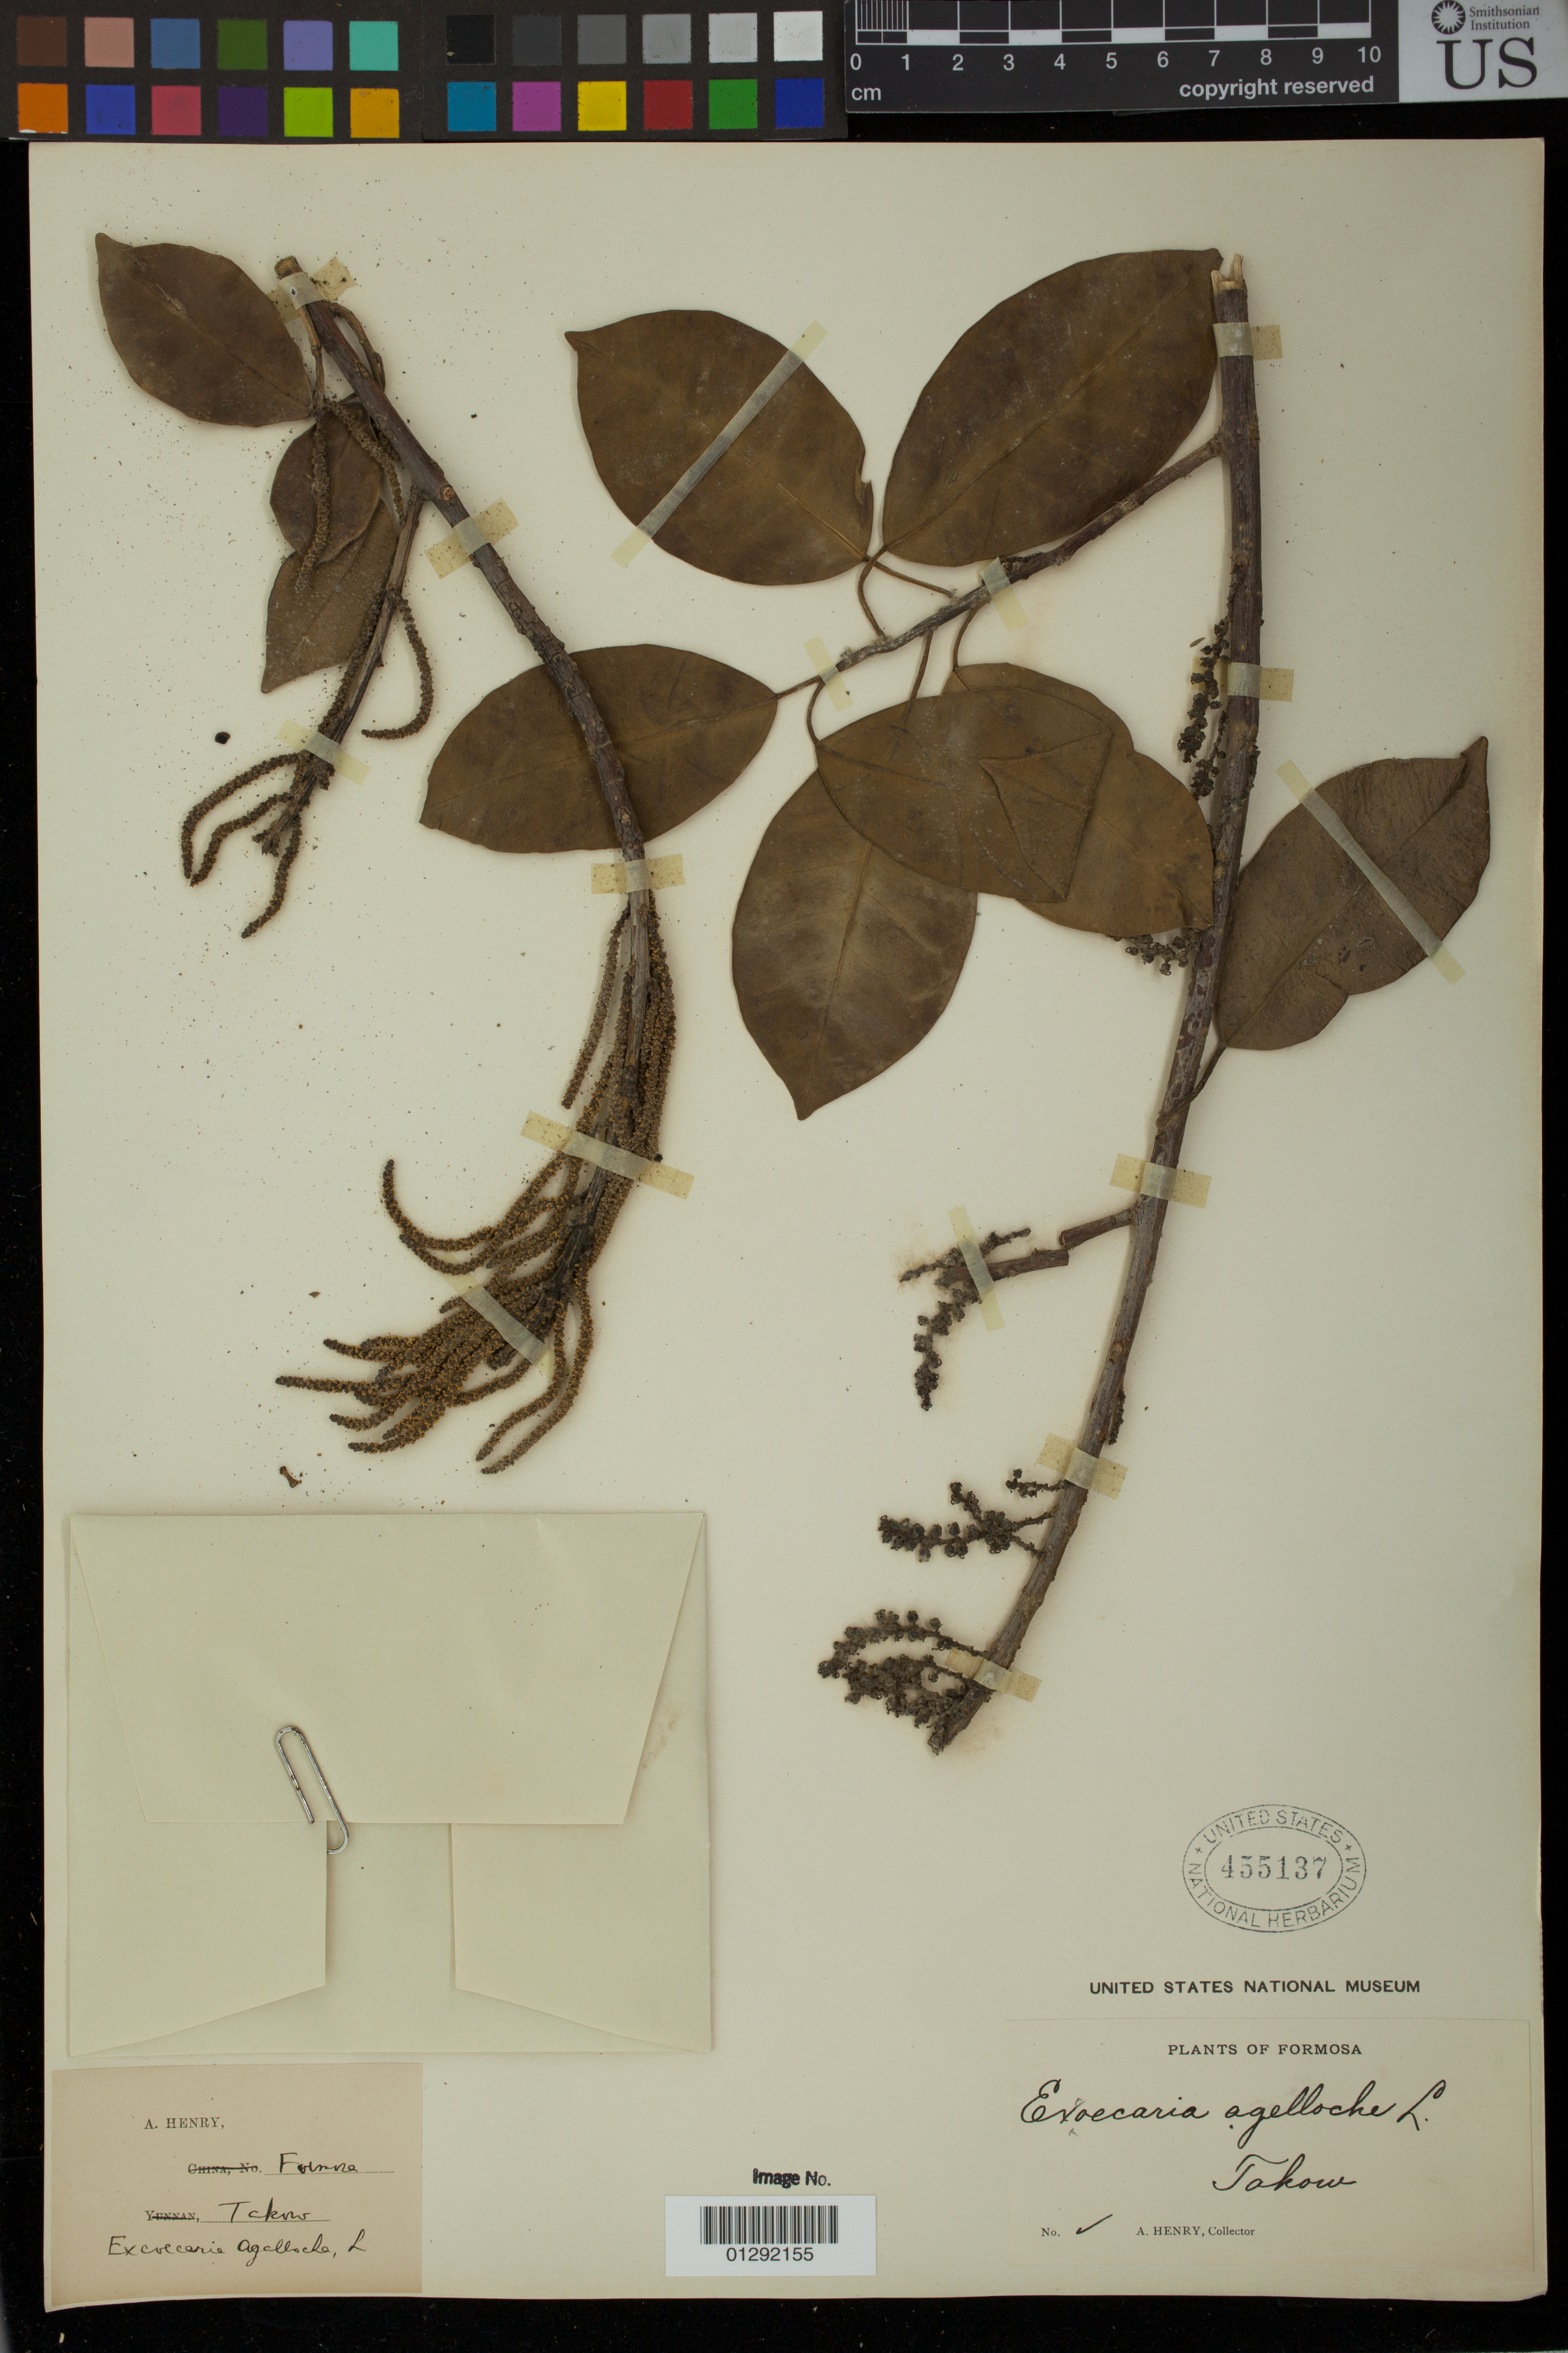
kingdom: Plantae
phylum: Tracheophyta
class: Magnoliopsida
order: Malpighiales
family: Euphorbiaceae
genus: Excoecaria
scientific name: Excoecaria agallocha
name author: L.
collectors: A. Henry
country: Taiwan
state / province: Kaohsiung City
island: Taiwan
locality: Formosa: takow [Kaohsiung City]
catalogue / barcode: US 455137